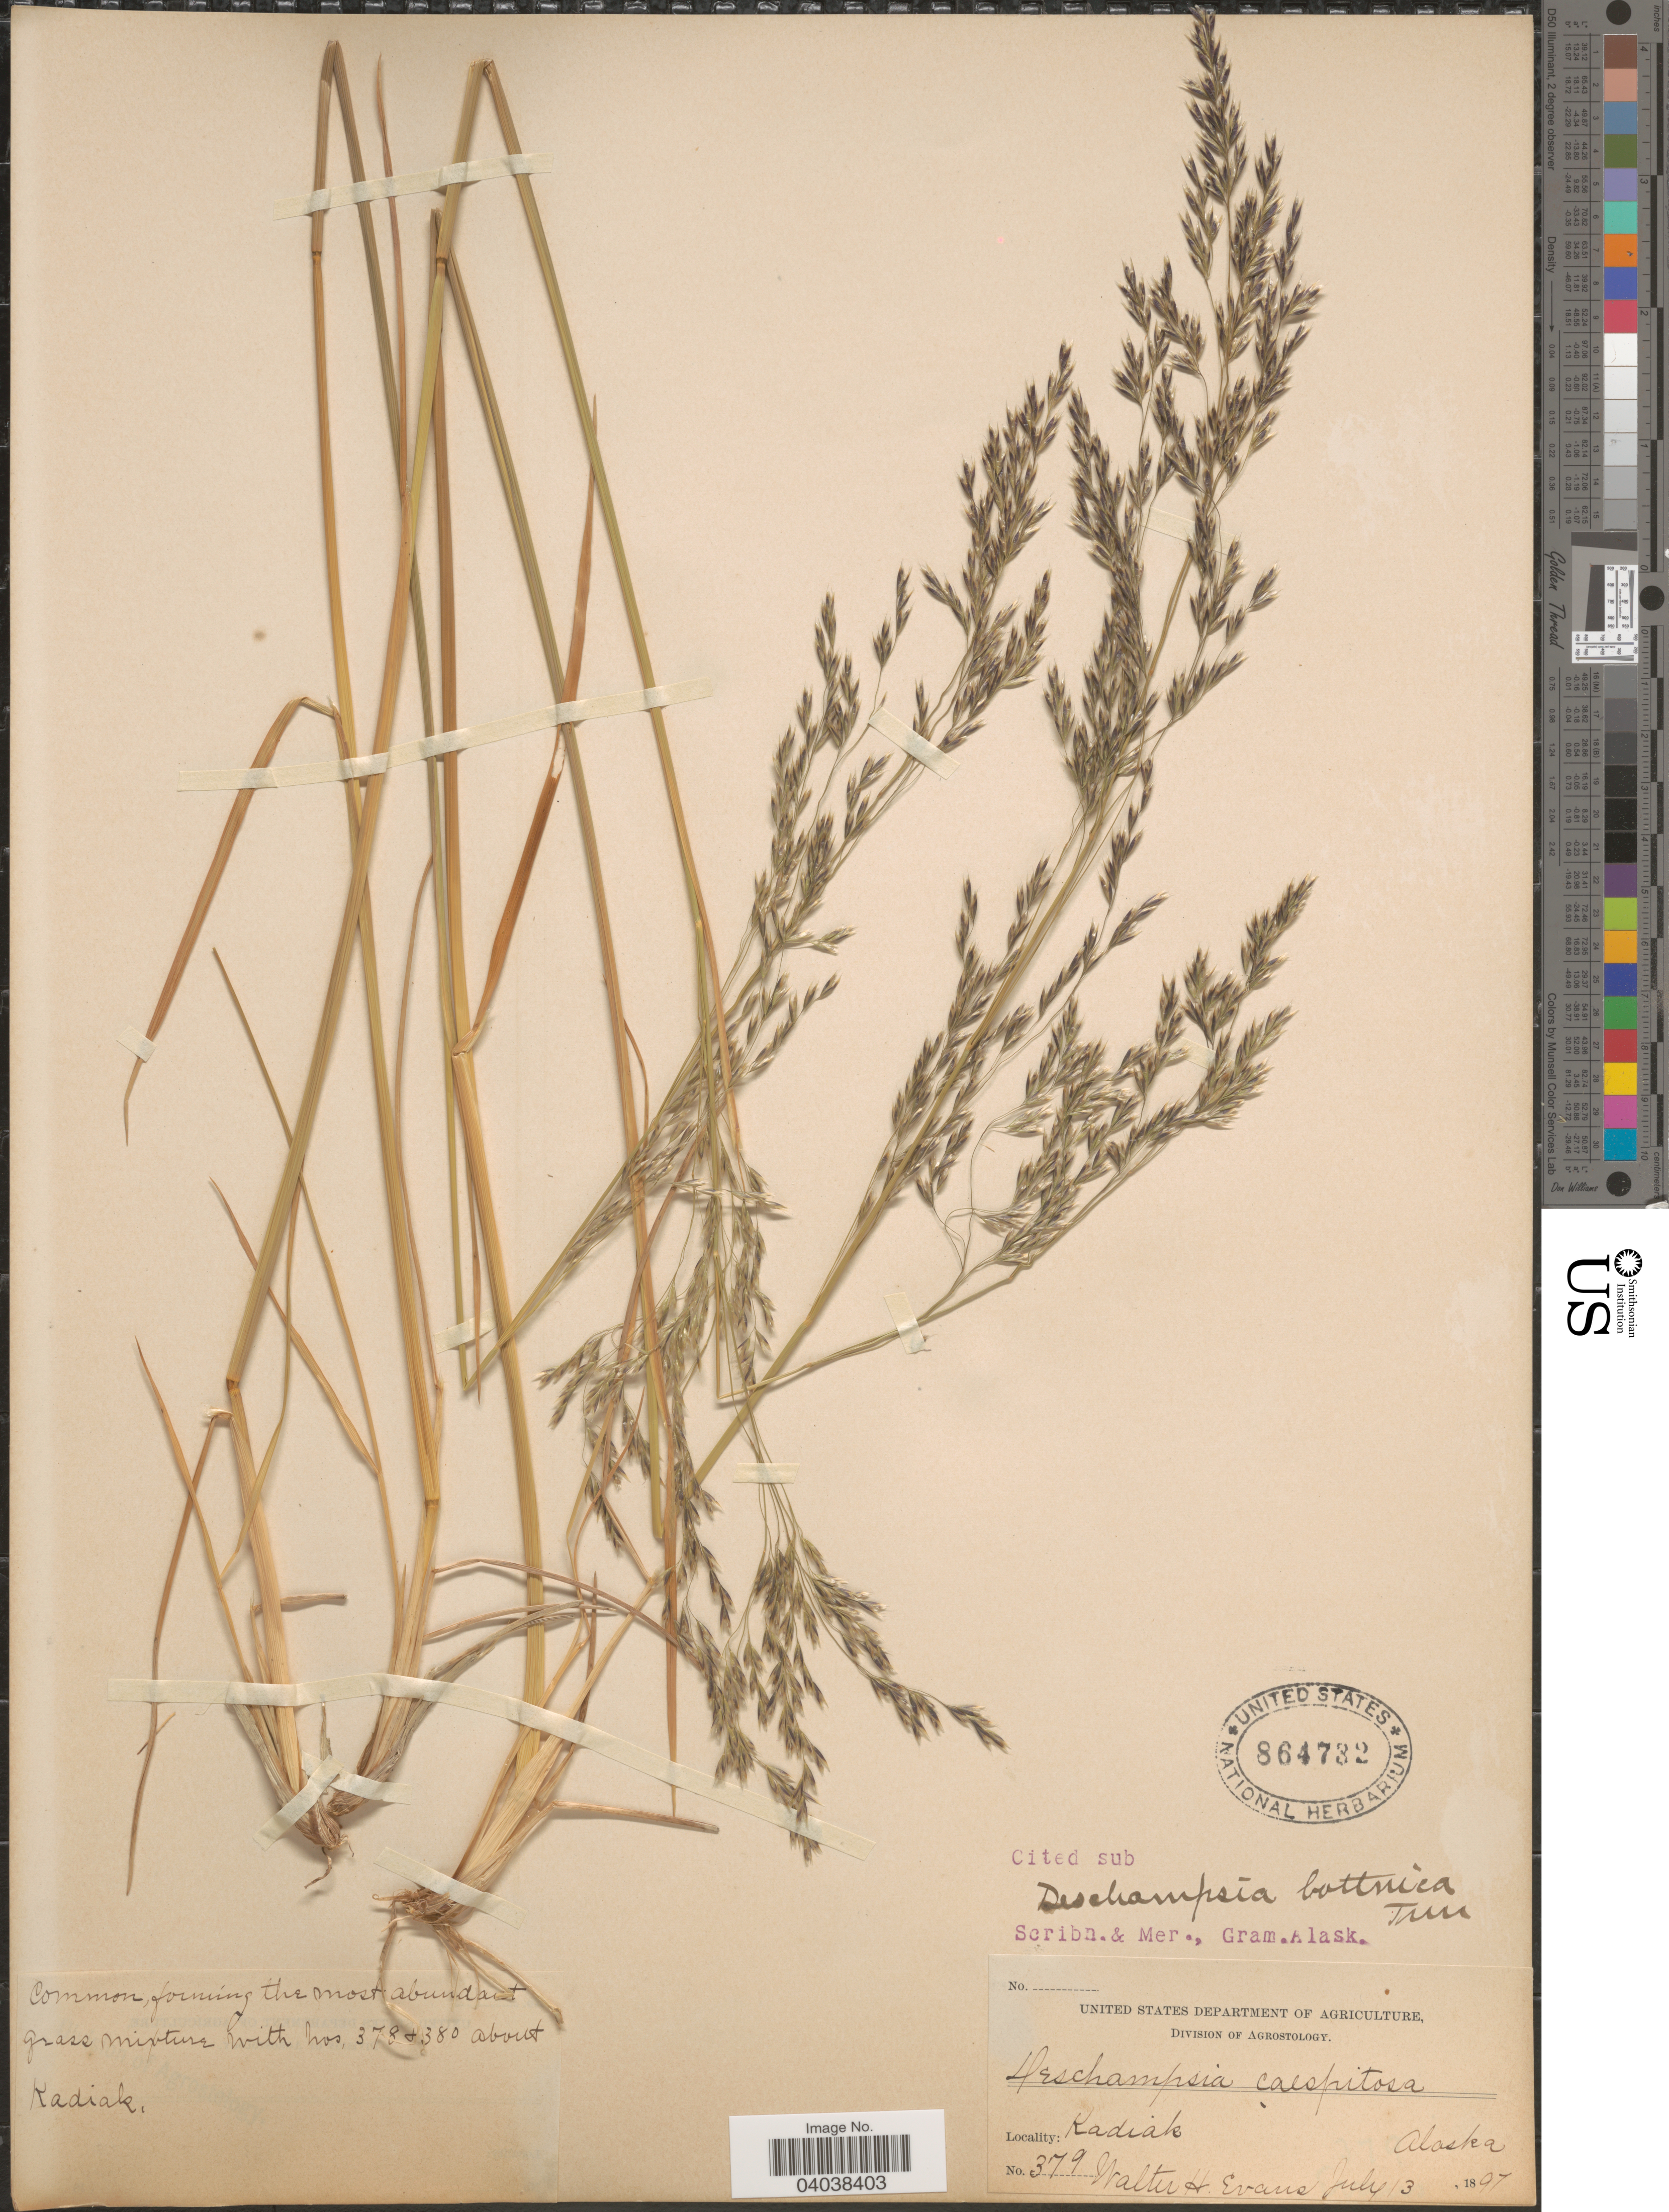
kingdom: Plantae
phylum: Tracheophyta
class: Liliopsida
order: Poales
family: Poaceae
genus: Deschampsia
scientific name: Deschampsia cespitosa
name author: (L.) P. Beauv.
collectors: W. H. Evans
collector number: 379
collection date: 1897-07-13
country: United States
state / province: Alaska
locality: Kadiak.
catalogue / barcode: US 864732